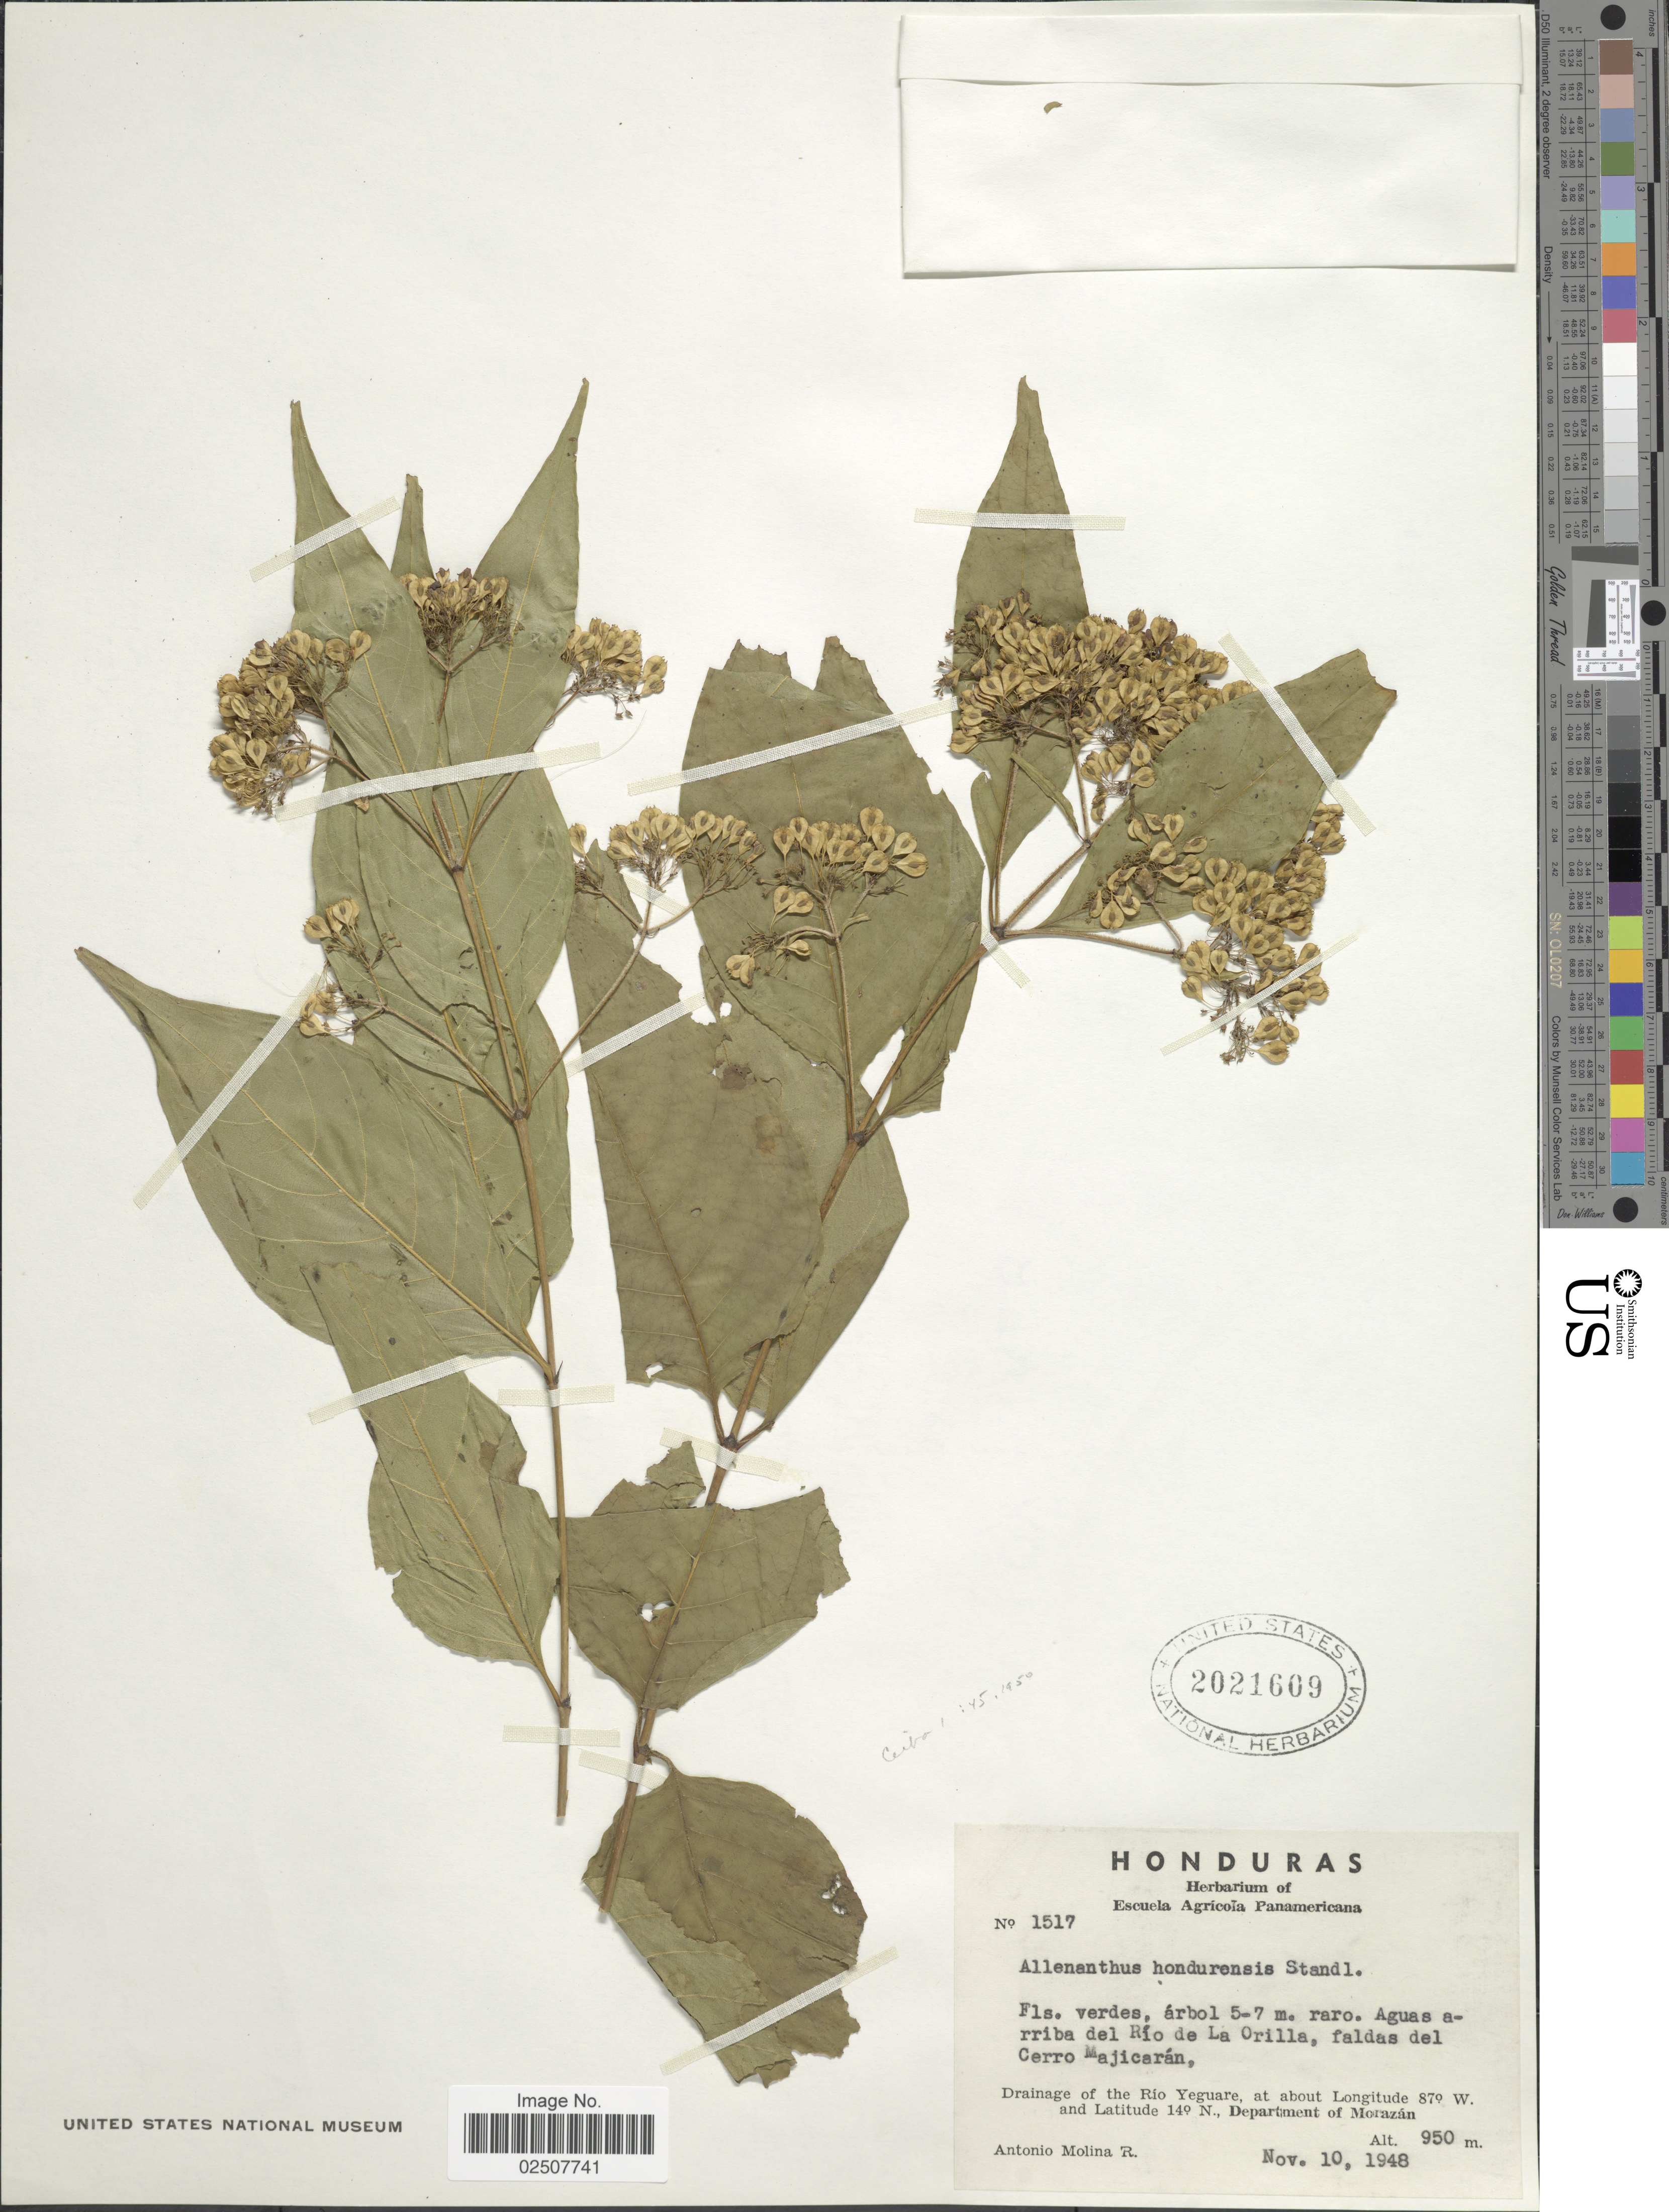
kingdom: Plantae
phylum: Tracheophyta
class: Magnoliopsida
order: Gentianales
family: Rubiaceae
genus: Allenanthus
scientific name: Allenanthus hondurensis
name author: Standl.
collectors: A. Molina R.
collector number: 1517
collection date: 1948-11-10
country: Honduras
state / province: Fco. Morazán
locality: Aguas arriba del Río de La Orilla, faldas del Cerro Majicarán, Drainage of the Río Yeguare, Department of Morazán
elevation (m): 950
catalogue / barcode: US 2021609